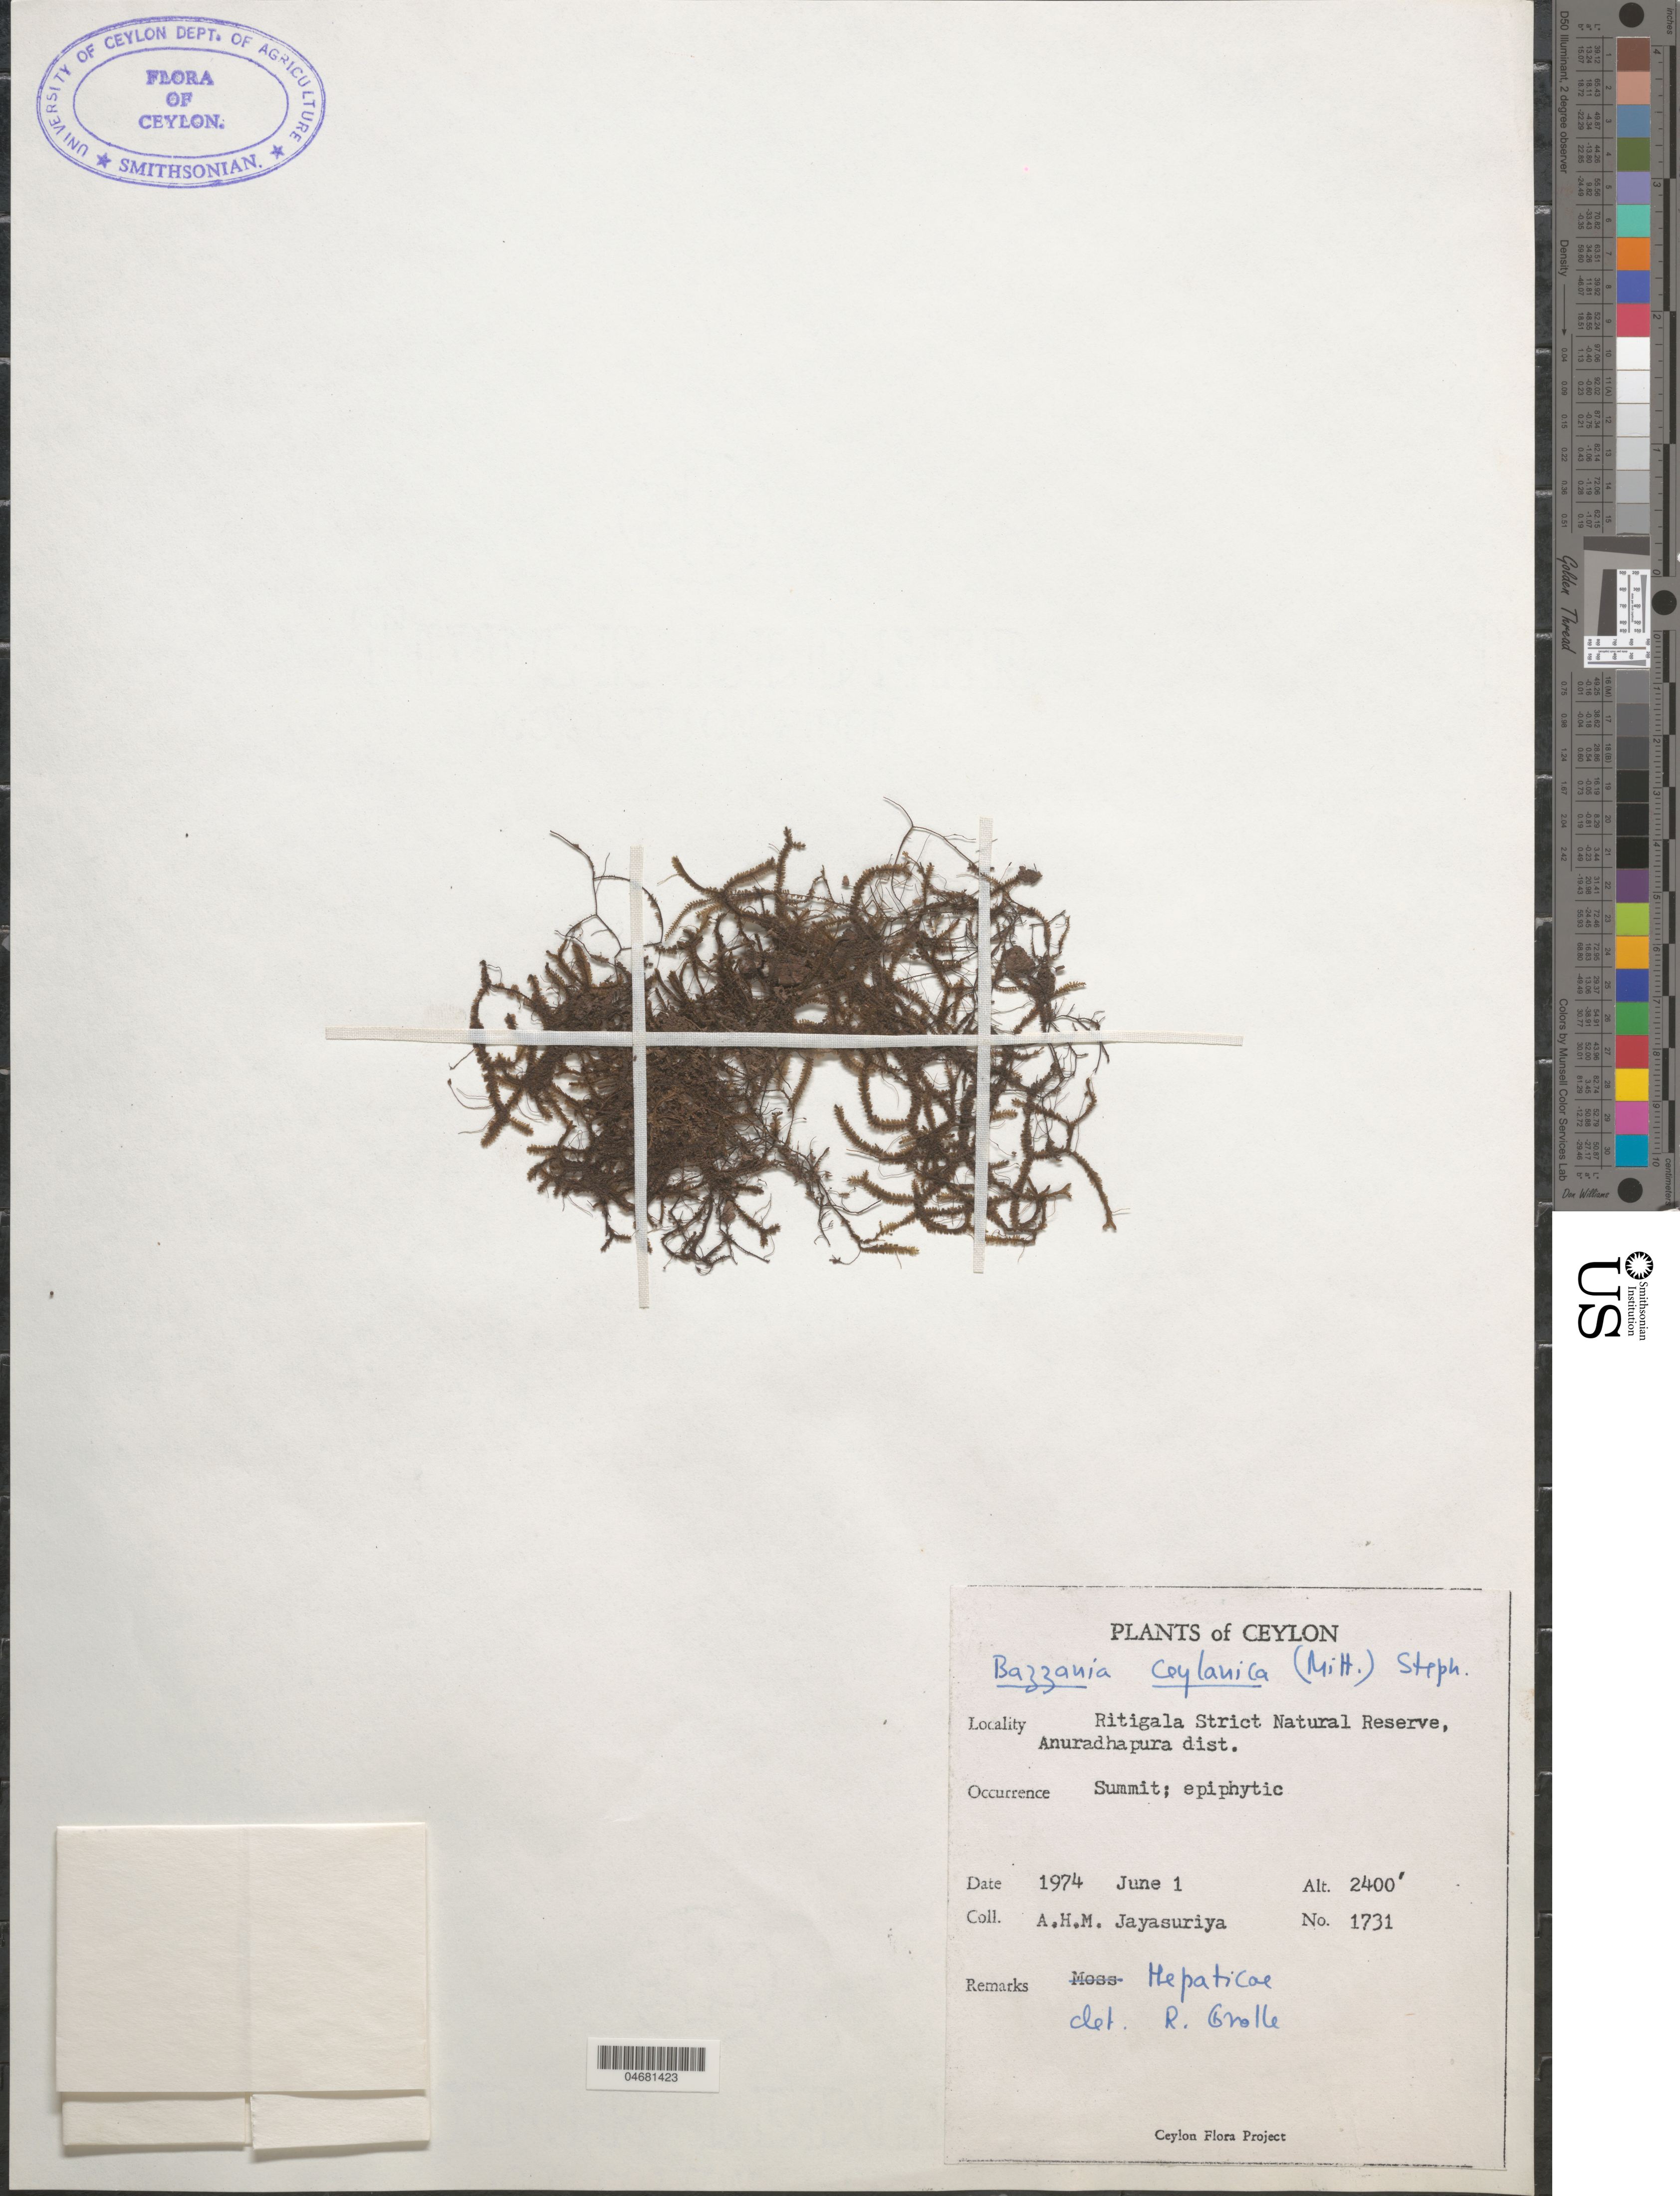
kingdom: Plantae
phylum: Marchantiophyta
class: Jungermanniopsida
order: Jungermanniales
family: Lepidoziaceae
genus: Bazzania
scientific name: Bazzania ceylanica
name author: (Mitt.) Steph.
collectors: A. H. Jayasuriya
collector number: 1731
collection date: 1974-06-01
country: Sri Lanka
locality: Ceylon. Ritigala Strict Natural Reserve, Anuradhapura dist. Summit.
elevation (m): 732